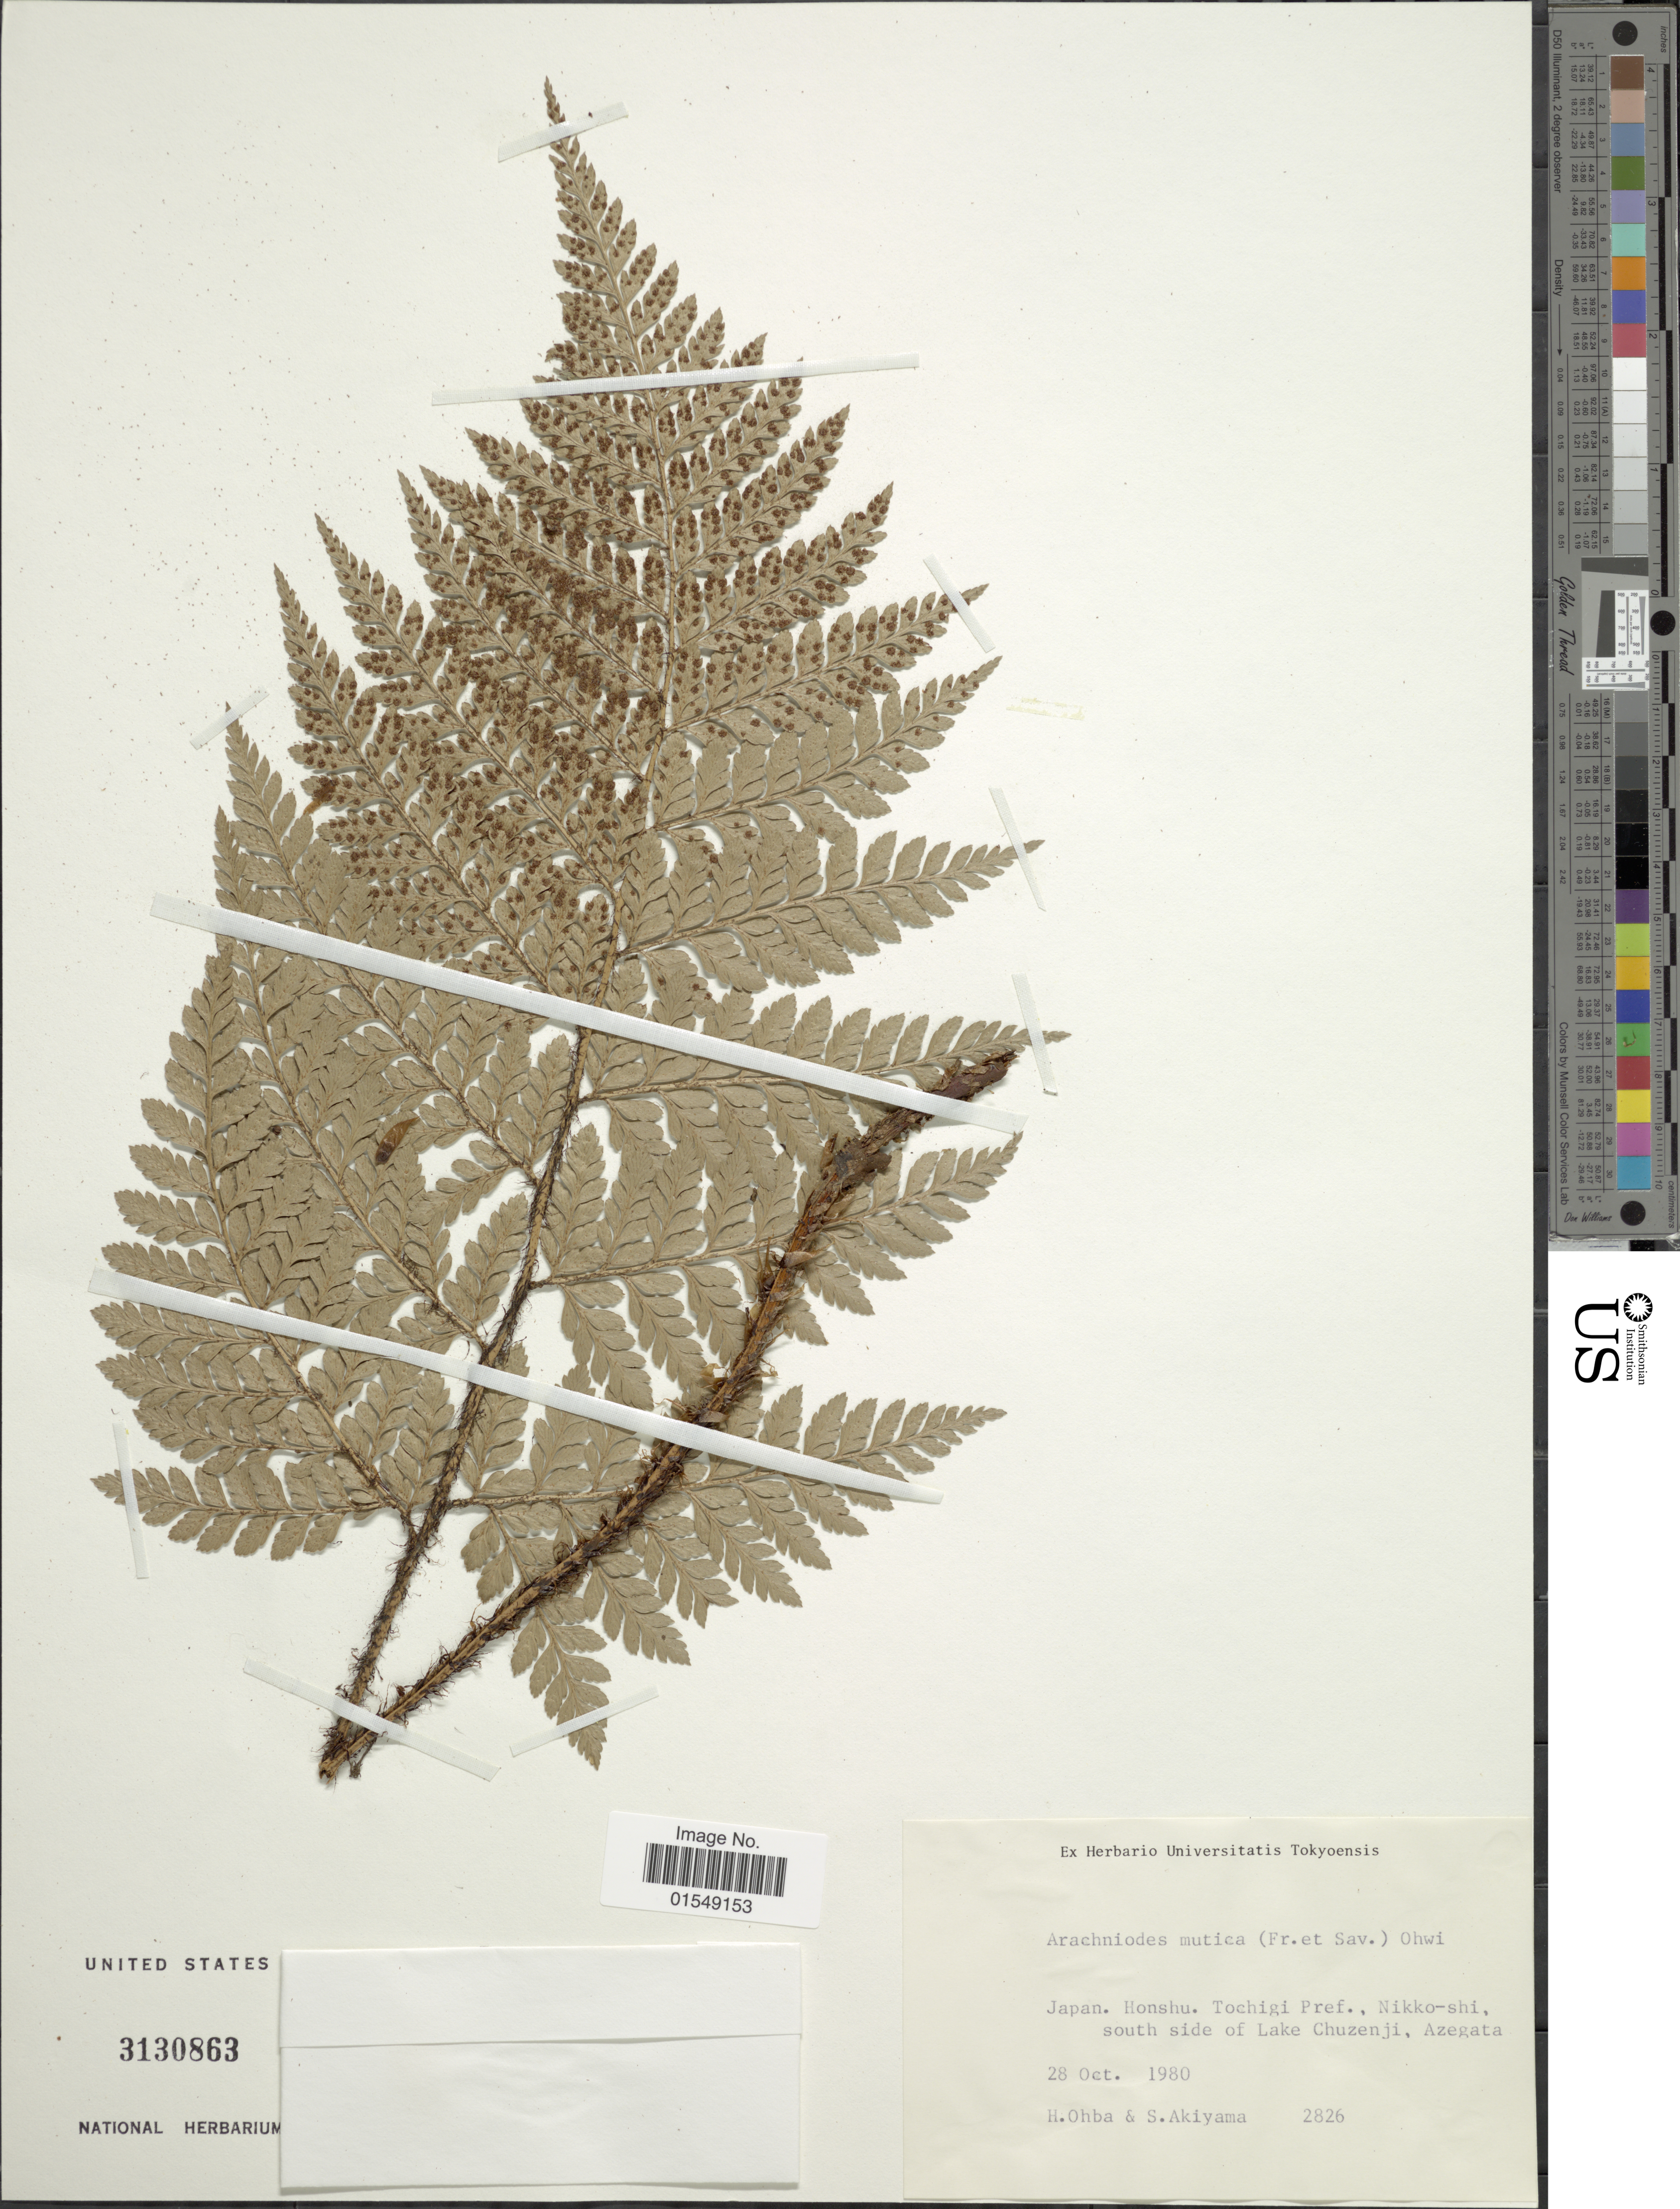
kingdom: Plantae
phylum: Tracheophyta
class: Polypodiopsida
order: Polypodiales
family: Dryopteridaceae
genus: Arachniodes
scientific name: Arachniodes mutica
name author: (Franch. & Sav.) Ohwi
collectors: H. Ohba & Shinobu Akiyama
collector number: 2826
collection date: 1980-10-28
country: Japan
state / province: Totigi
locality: Honshu, Tochigi Pre., Nikko-shi, south side of Lake Chuzenji, Azegata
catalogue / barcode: US 3130863